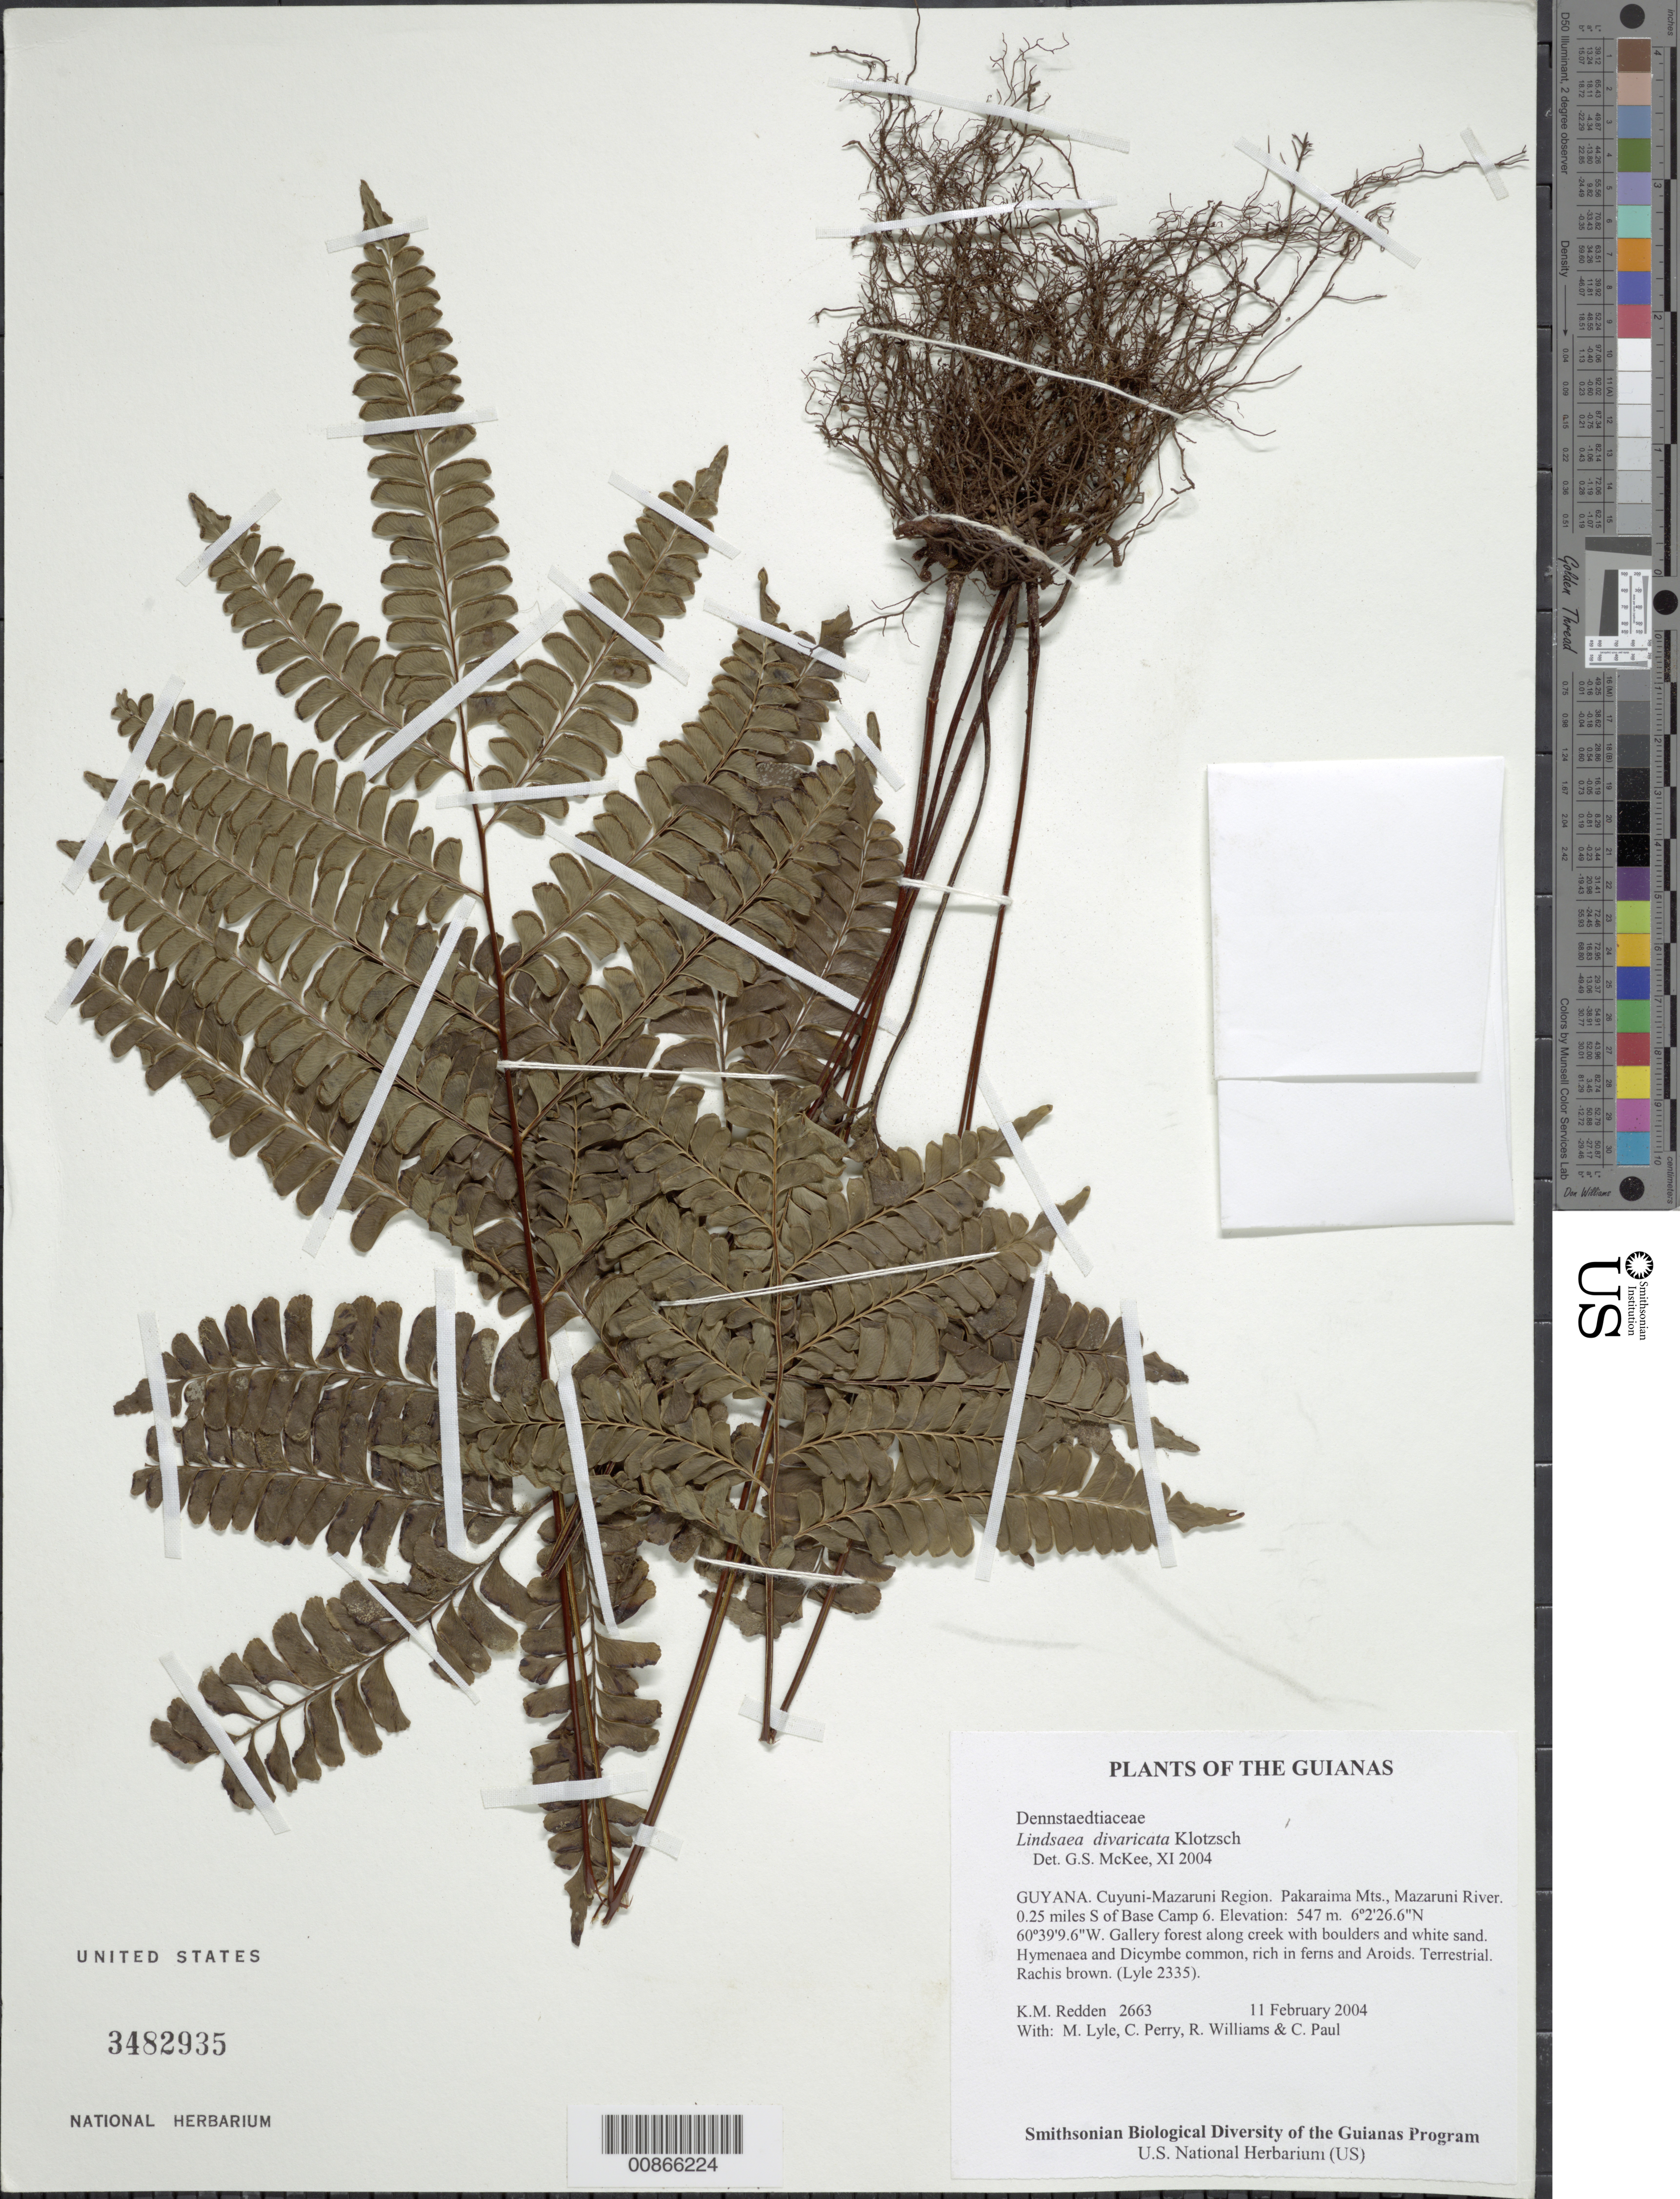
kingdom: Plantae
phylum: Tracheophyta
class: Polypodiopsida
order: Polypodiales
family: Lindsaeaceae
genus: Lindsaea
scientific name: Lindsaea divaricata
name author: Klotzsch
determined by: McKee, G. S., (US), NMNH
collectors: K. M. Redden, M. Lyle, C. Perry, R. Williams & C. Paul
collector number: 2663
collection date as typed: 11 February 2004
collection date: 2004-02-11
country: Guyana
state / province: Cuyuni-Mazaruni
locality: Pakaraima Mts., Mazaruni River. 0.25 miles S of Base Camp 6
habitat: Gallery forest along creek with boulders and white sand. Hymenaea and Dicymbe common, rich in ferns and Aroids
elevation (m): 547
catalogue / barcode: US 3482935